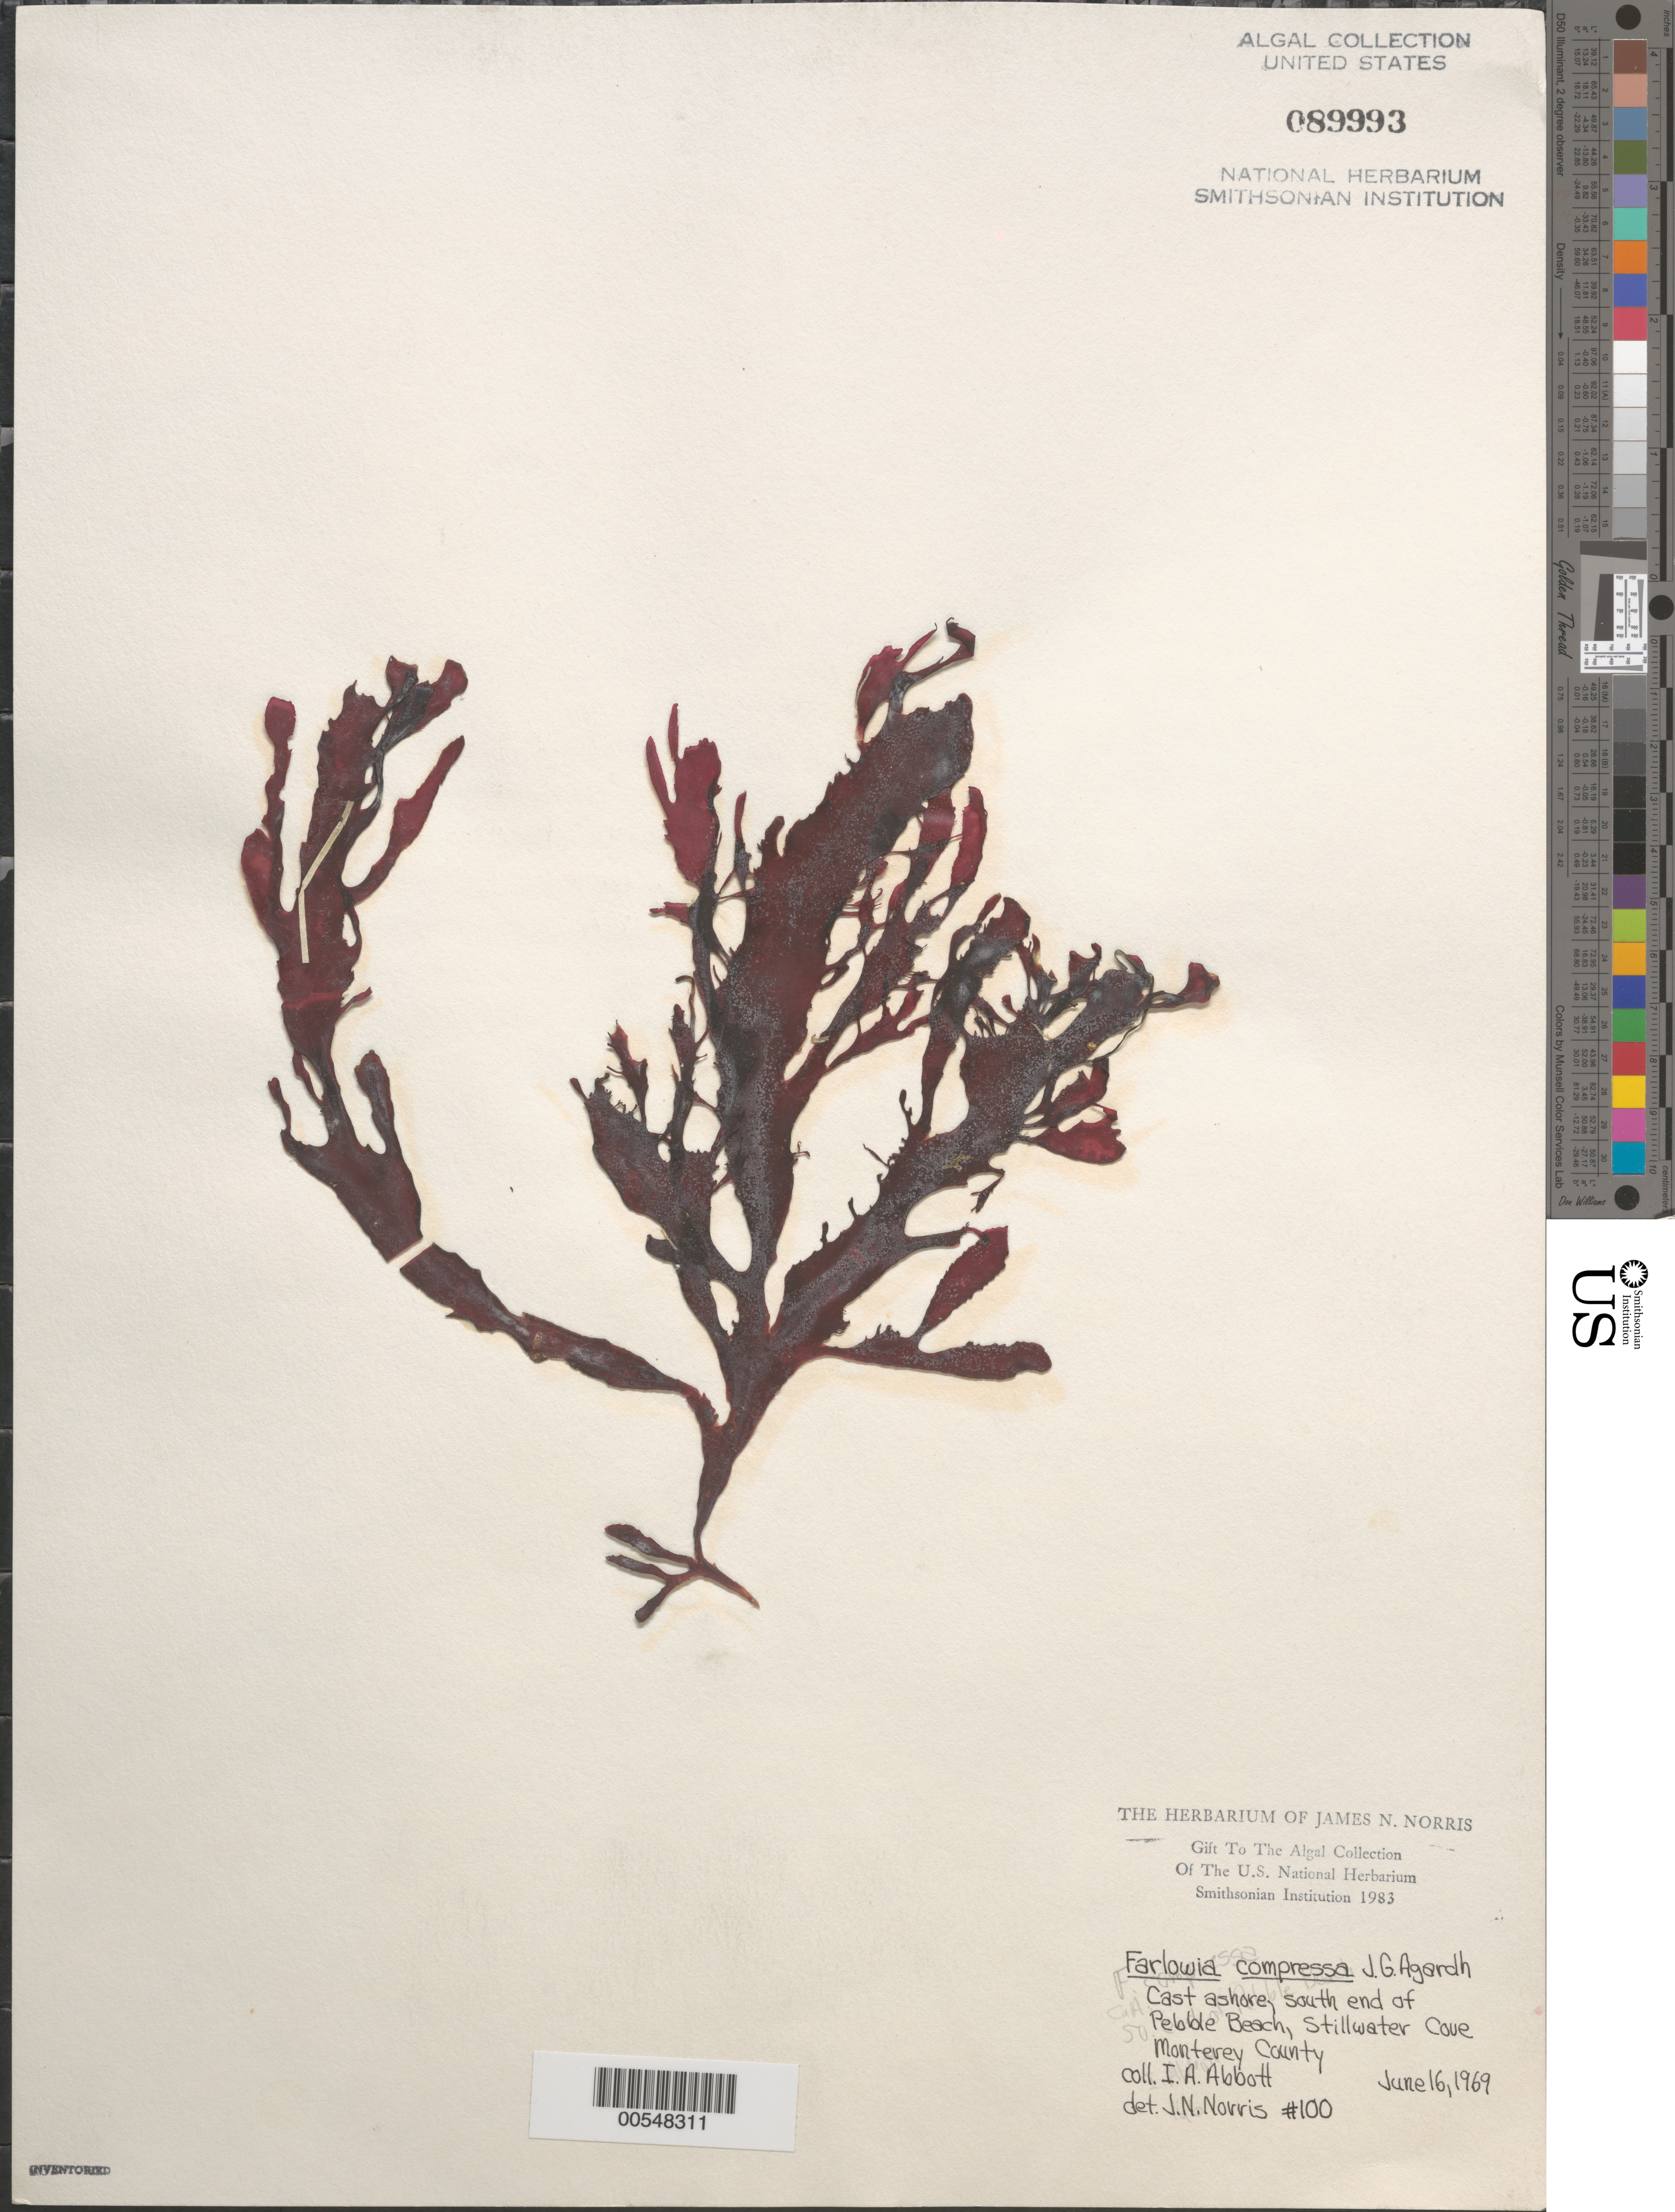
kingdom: Plantae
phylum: Rhodophyta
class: Florideophyceae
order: Gigartinales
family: Dumontiaceae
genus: Farlowia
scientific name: Farlowia compressa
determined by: Norris, James N.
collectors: I. A. Abbott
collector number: JN-100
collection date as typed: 16 Jun 1969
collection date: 1969-06-16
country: United States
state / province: California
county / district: Monterey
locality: Pebble Beach, Stillwater Cove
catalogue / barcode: US 89993